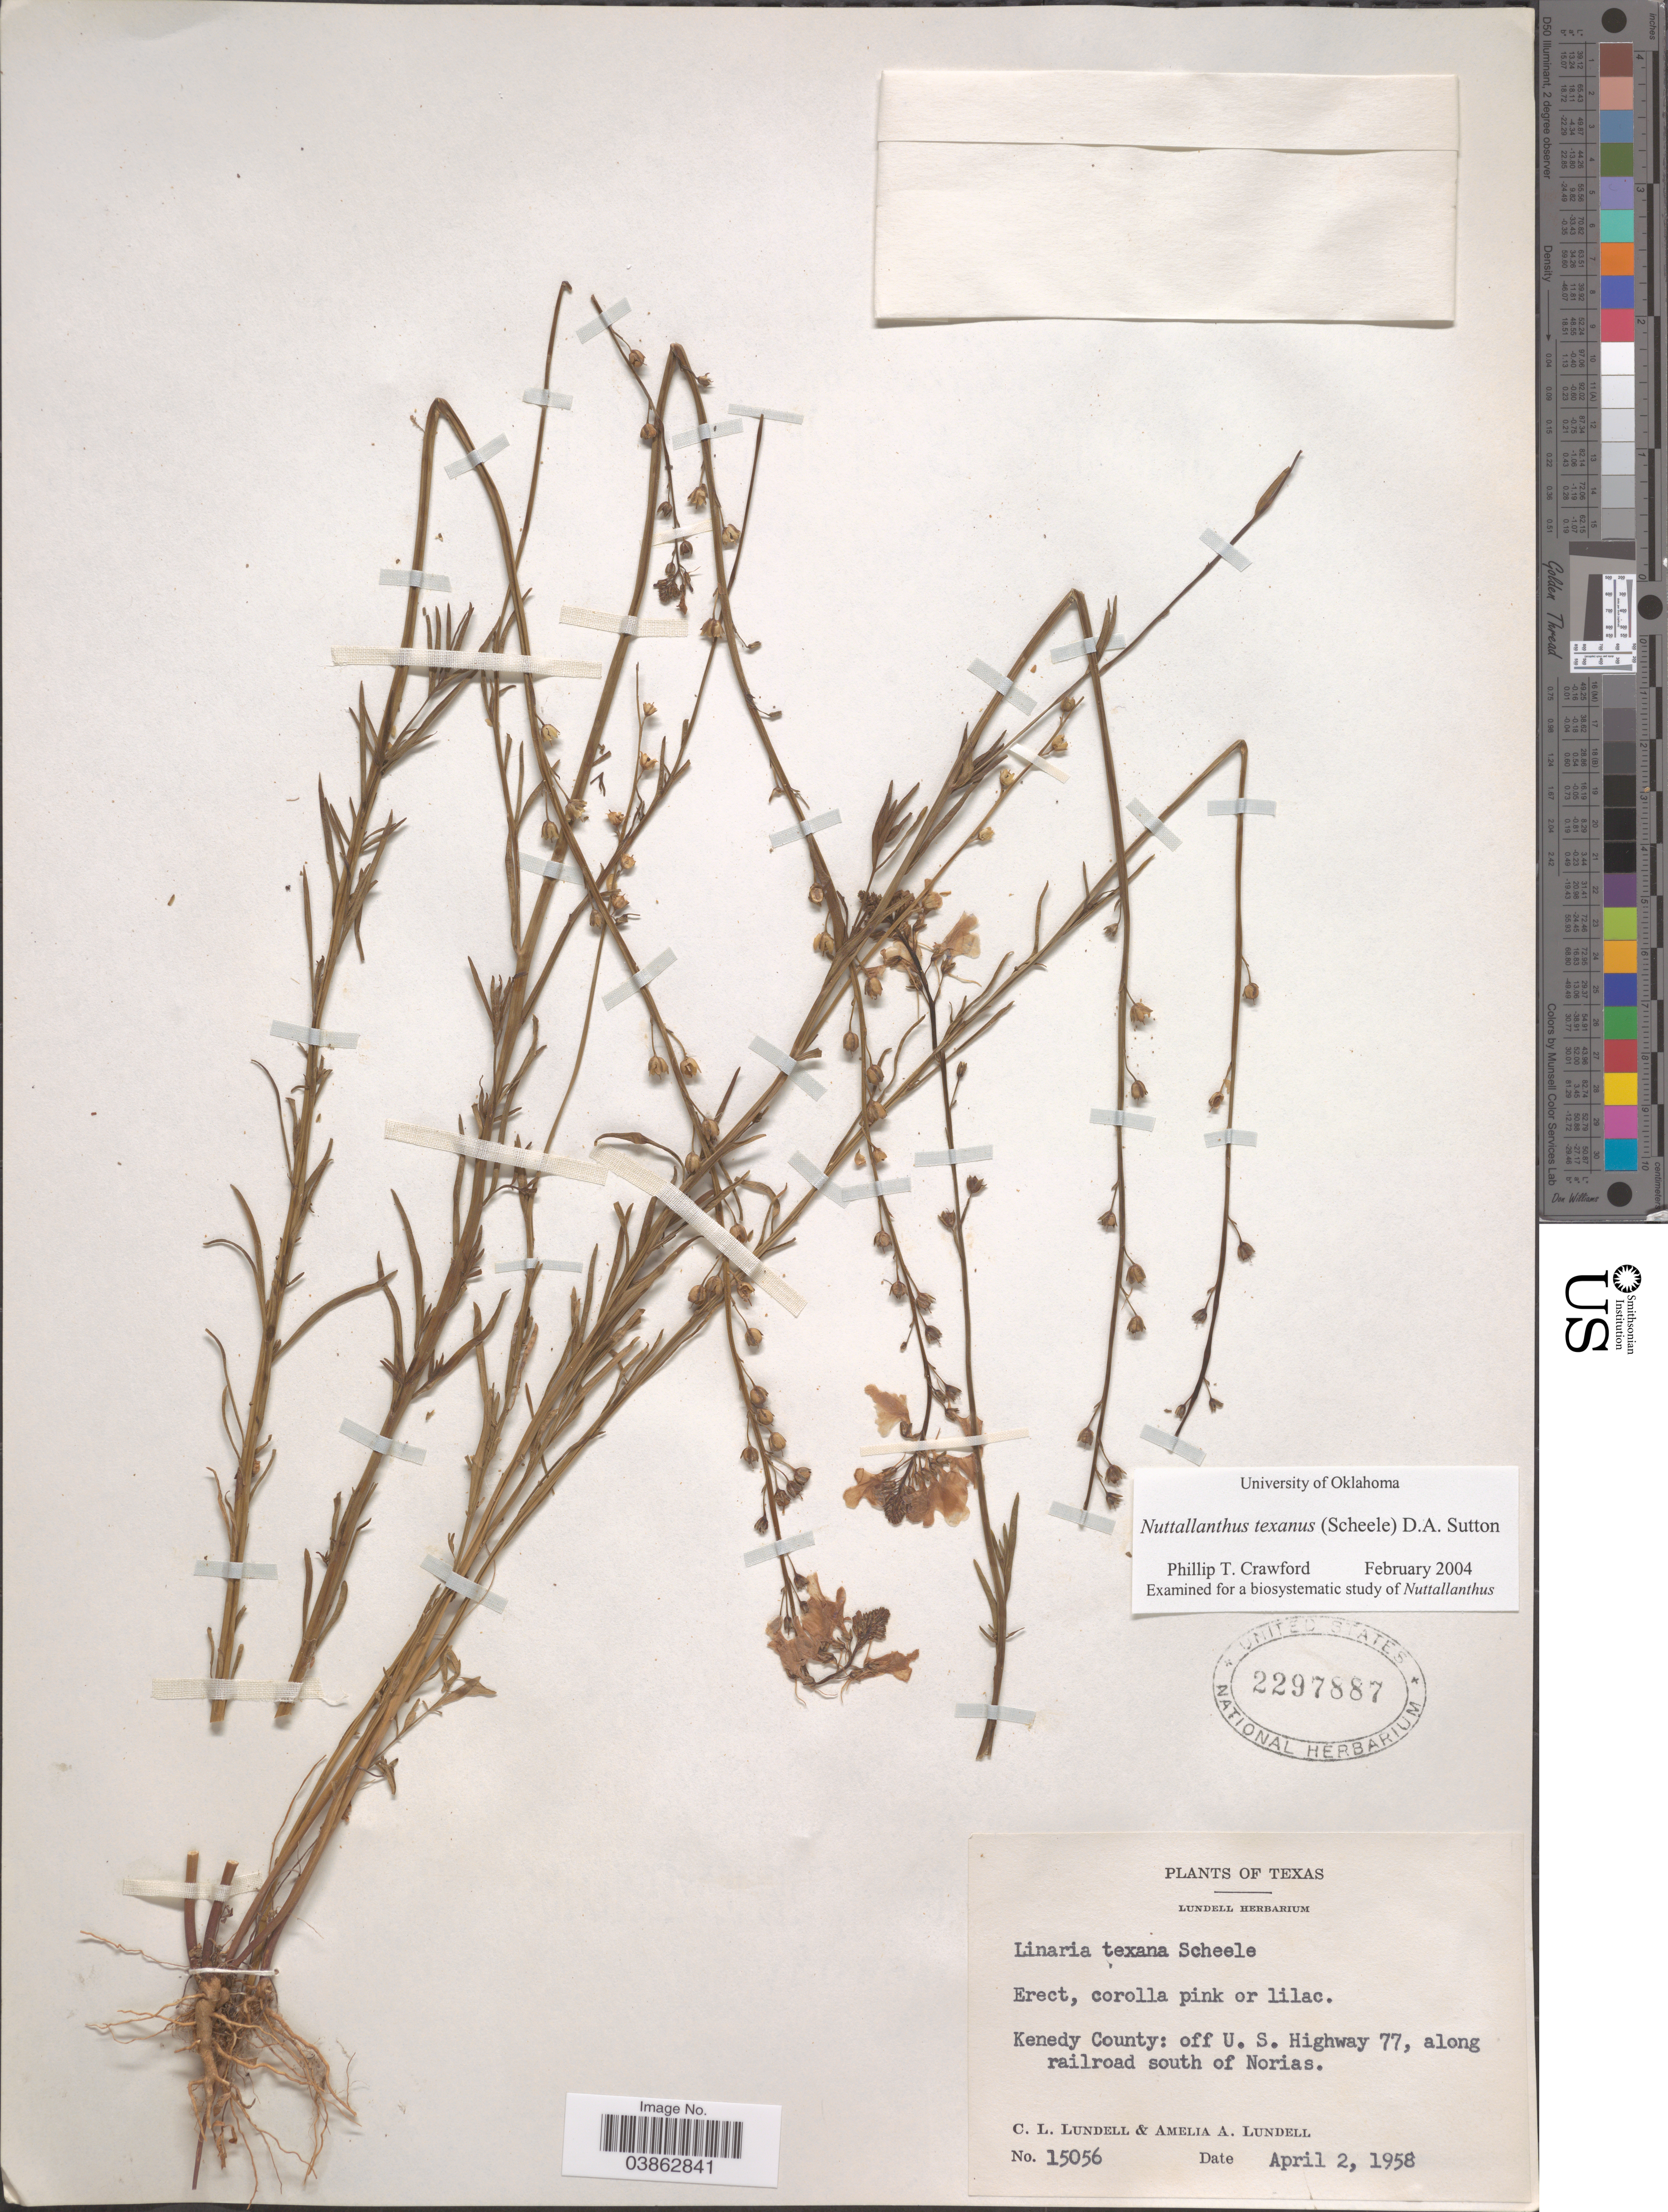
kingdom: Plantae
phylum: Tracheophyta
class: Magnoliopsida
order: Lamiales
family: Plantaginaceae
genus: Linaria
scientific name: Linaria texana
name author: Scheele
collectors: C. L. Lundell & A. A. Lundell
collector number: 15056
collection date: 1958-04-02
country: United States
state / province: Texas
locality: Kenedy County: off U.S. Highway 77, along railroad south of Norias.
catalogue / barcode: US 2297887